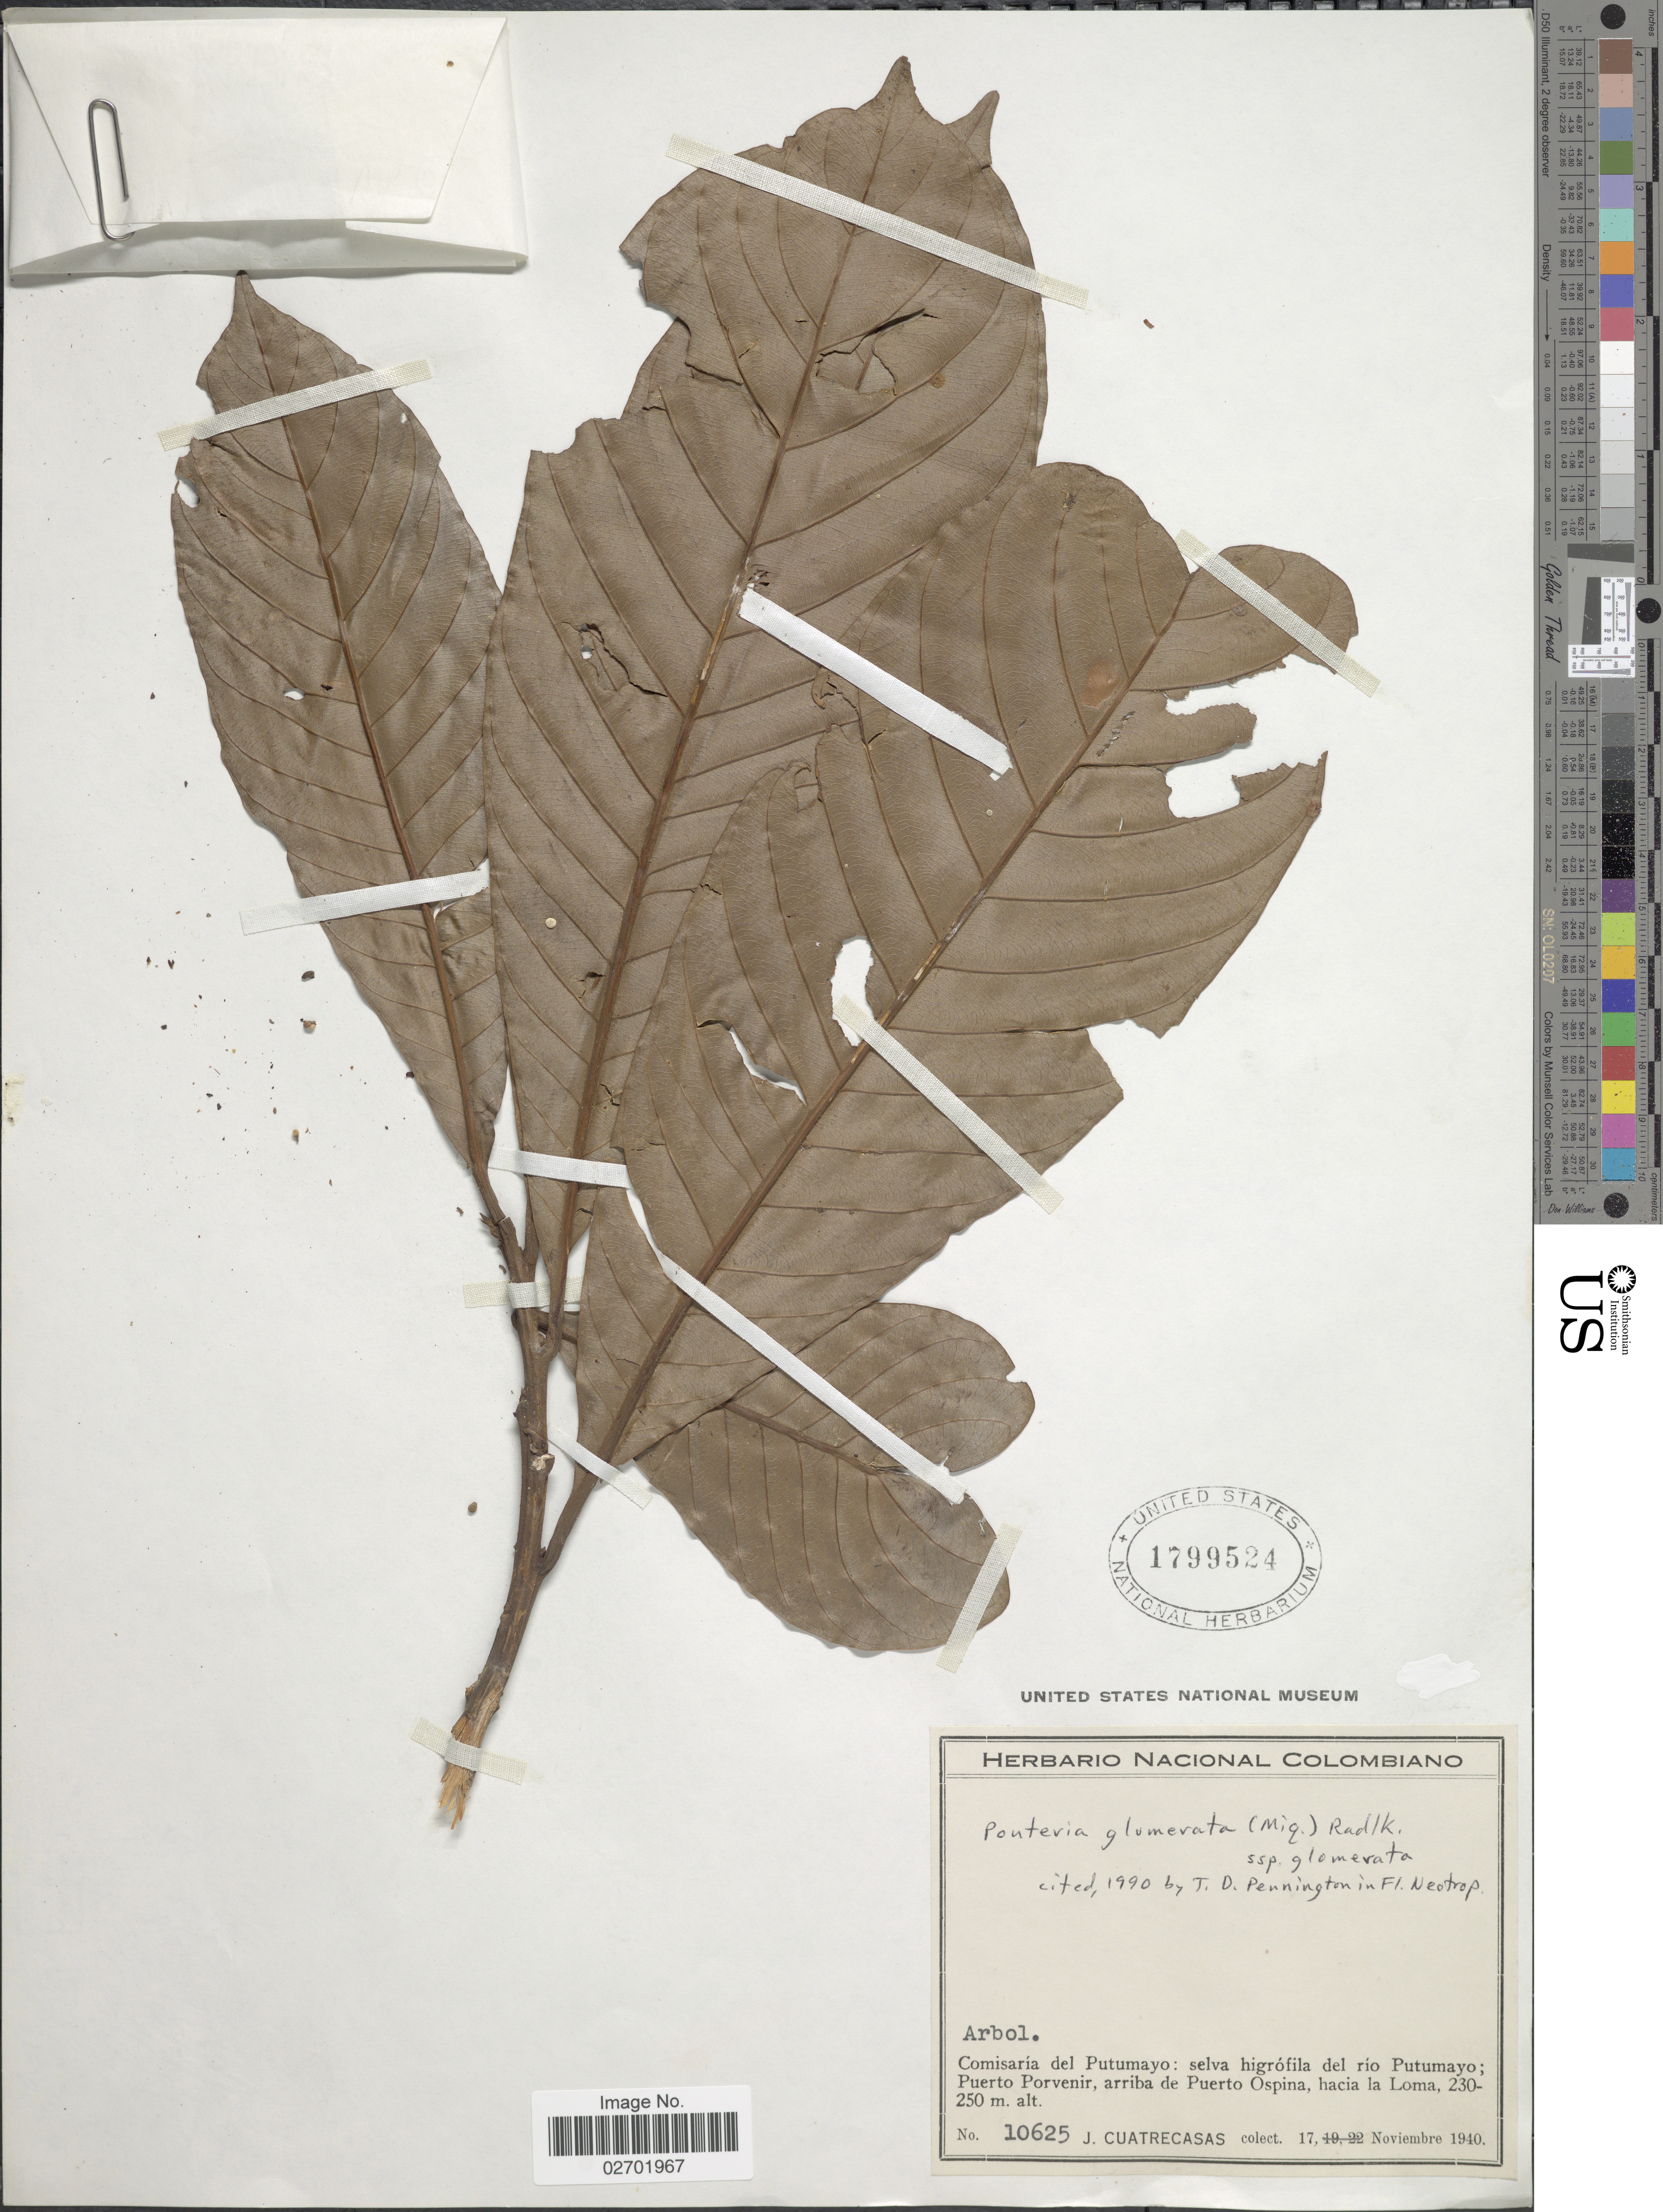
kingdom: Plantae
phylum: Tracheophyta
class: Magnoliopsida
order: Ericales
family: Sapotaceae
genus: Pouteria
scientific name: Pouteria glomerata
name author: (Miq.) Radlk.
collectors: J. Cuatrecasas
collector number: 10625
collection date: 1940-11-17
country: Colombia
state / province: Putumayo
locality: Comisaria del Putumayo: selva higrófila del río Putumayo; Puerto Porvenir, arriba de Puerto Ospina, hacia la Loma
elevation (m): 230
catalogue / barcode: US 1799524